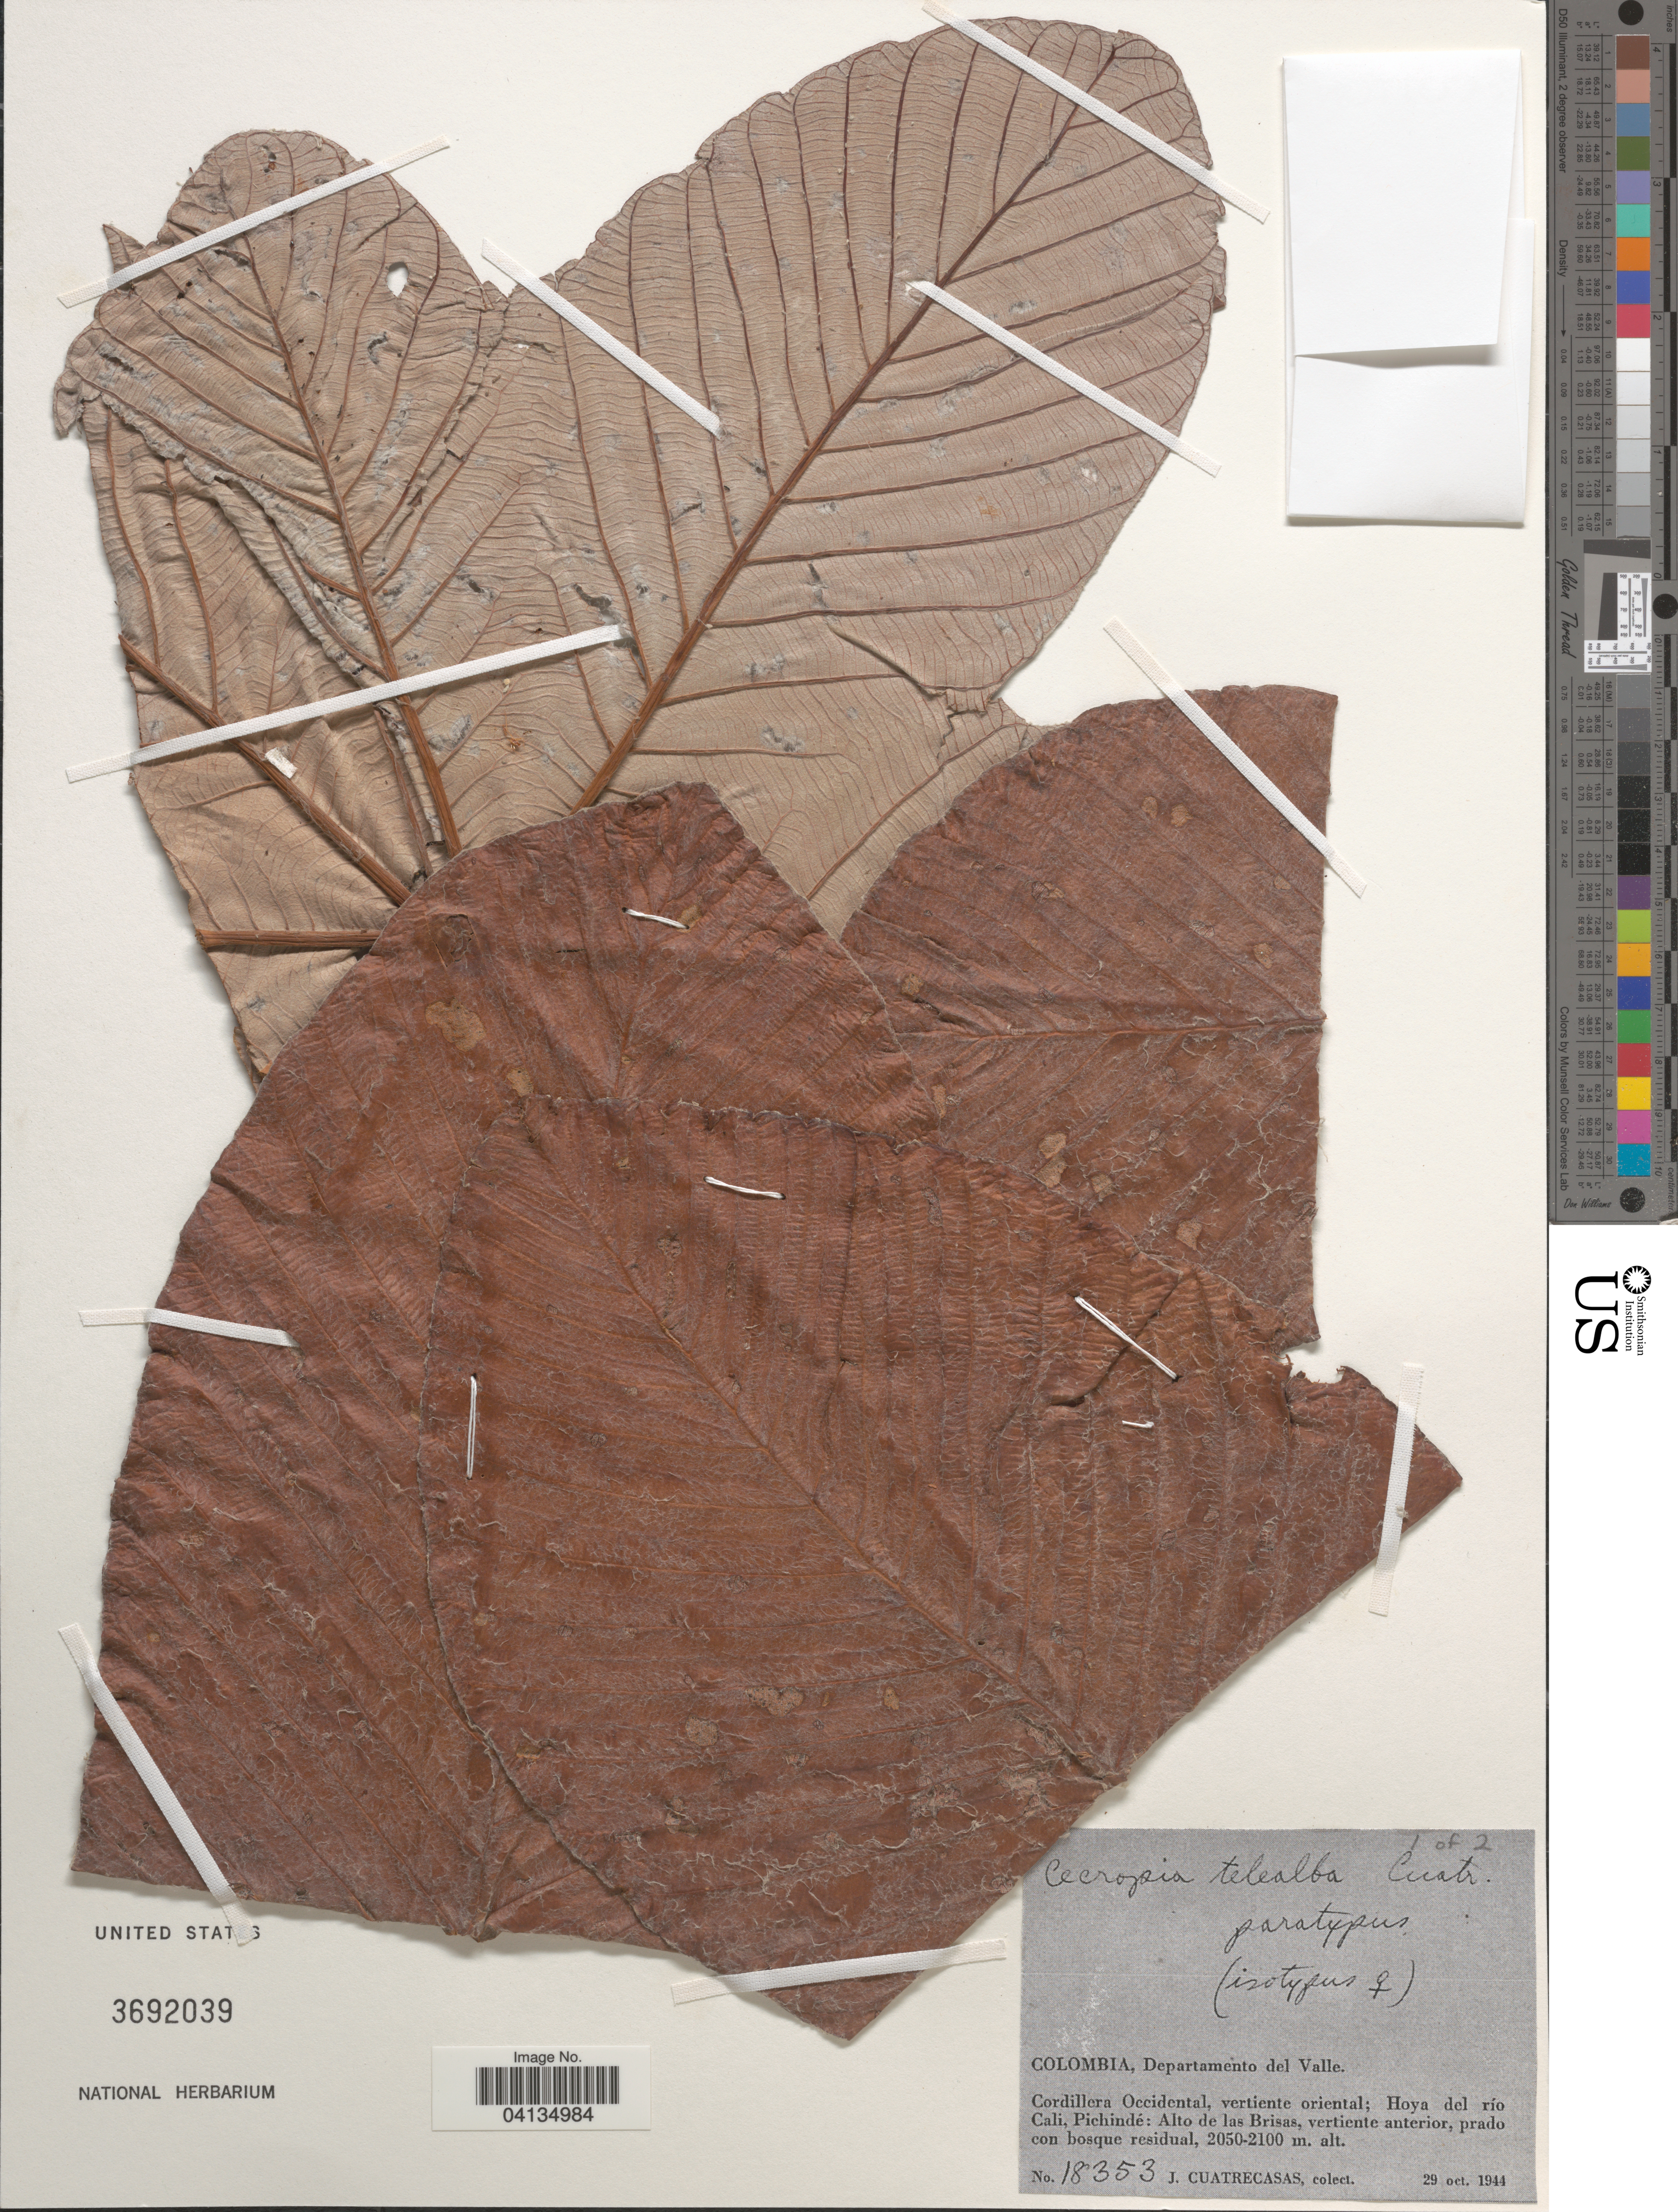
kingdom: Plantae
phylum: Tracheophyta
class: Magnoliopsida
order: Rosales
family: Urticaceae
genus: Cecropia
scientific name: Cecropia telealba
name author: Cuatrec.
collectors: J. Cuatrecasas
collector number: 18353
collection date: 1944-10-29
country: Colombia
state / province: Valle del Cauca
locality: Departamento del Valle. Cordillera Occicental, vertiente oriental; Hoya del río Cali, Pichindé: Alto de las Brisas, vertiente anterior.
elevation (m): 2050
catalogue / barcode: US 3692039